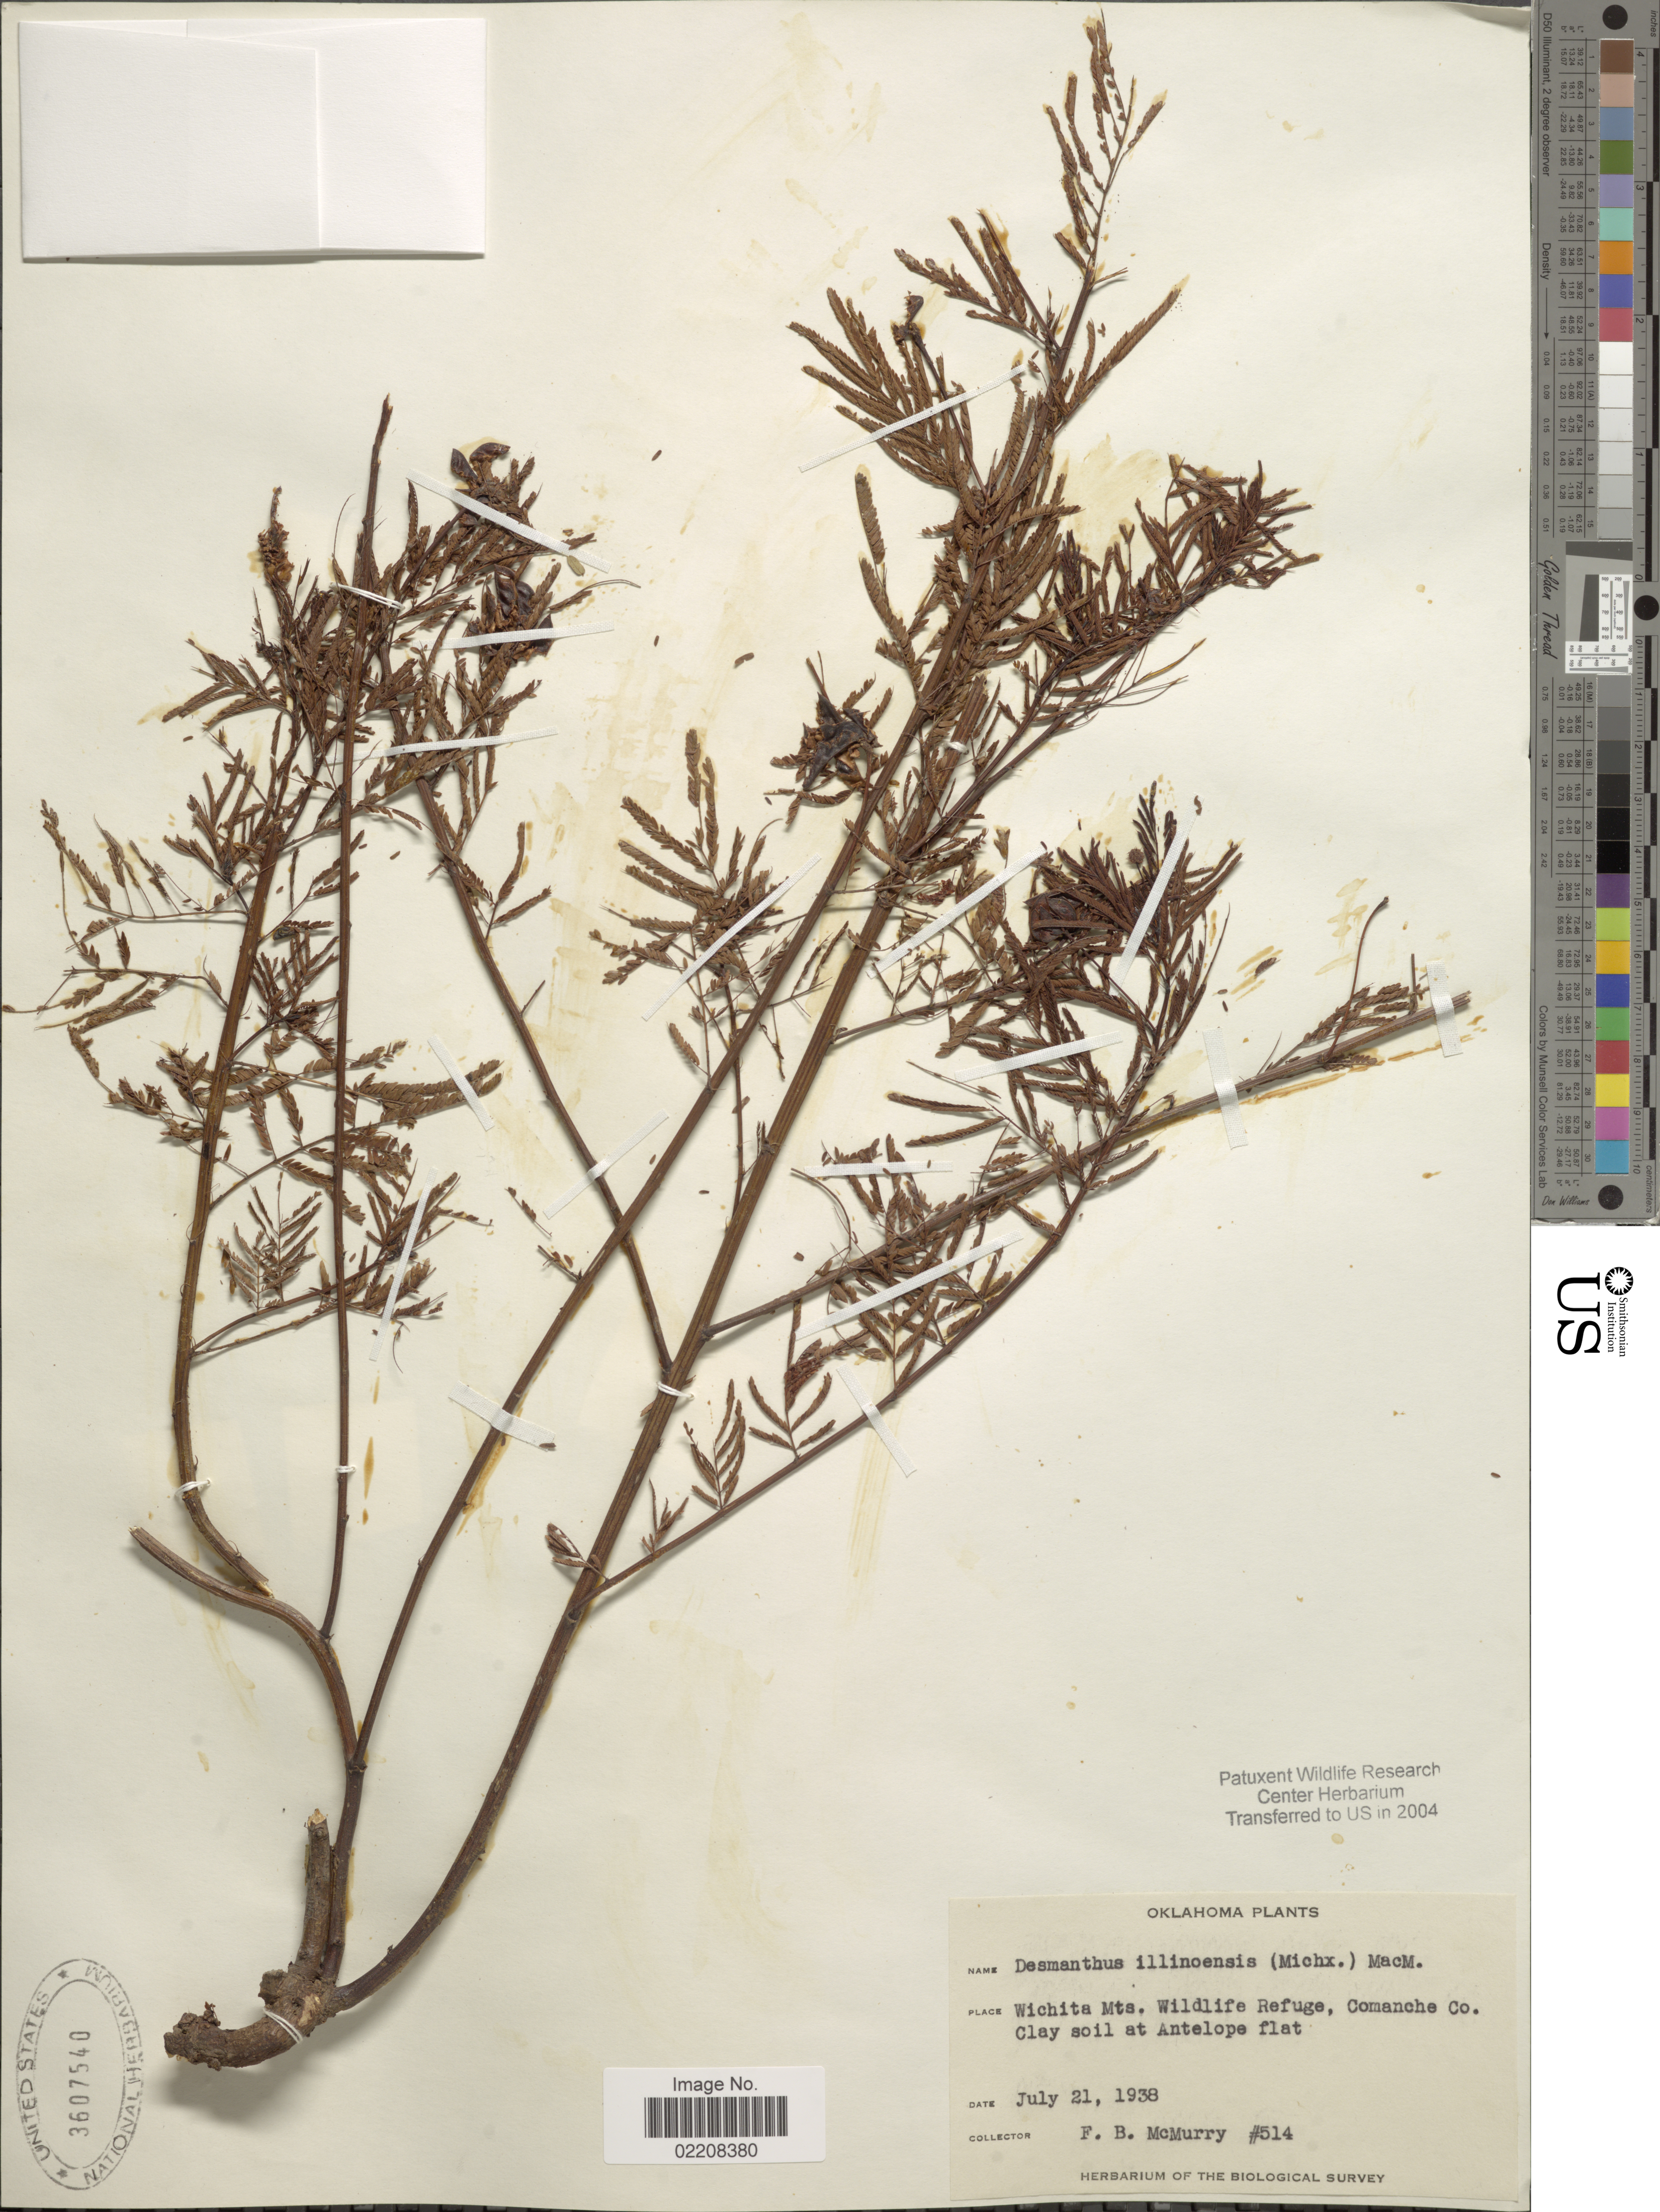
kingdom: Plantae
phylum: Tracheophyta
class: Magnoliopsida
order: Fabales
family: Fabaceae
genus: Desmanthus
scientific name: Desmanthus illinoensis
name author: (Michx.) MacMill.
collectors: F. B. McMurry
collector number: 514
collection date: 1938-07-21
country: United States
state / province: Oklahoma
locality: Wichita Mts. Wildlife Refuge, Comanche Co. Clay soil at Antelope flat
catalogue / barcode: US 3607540